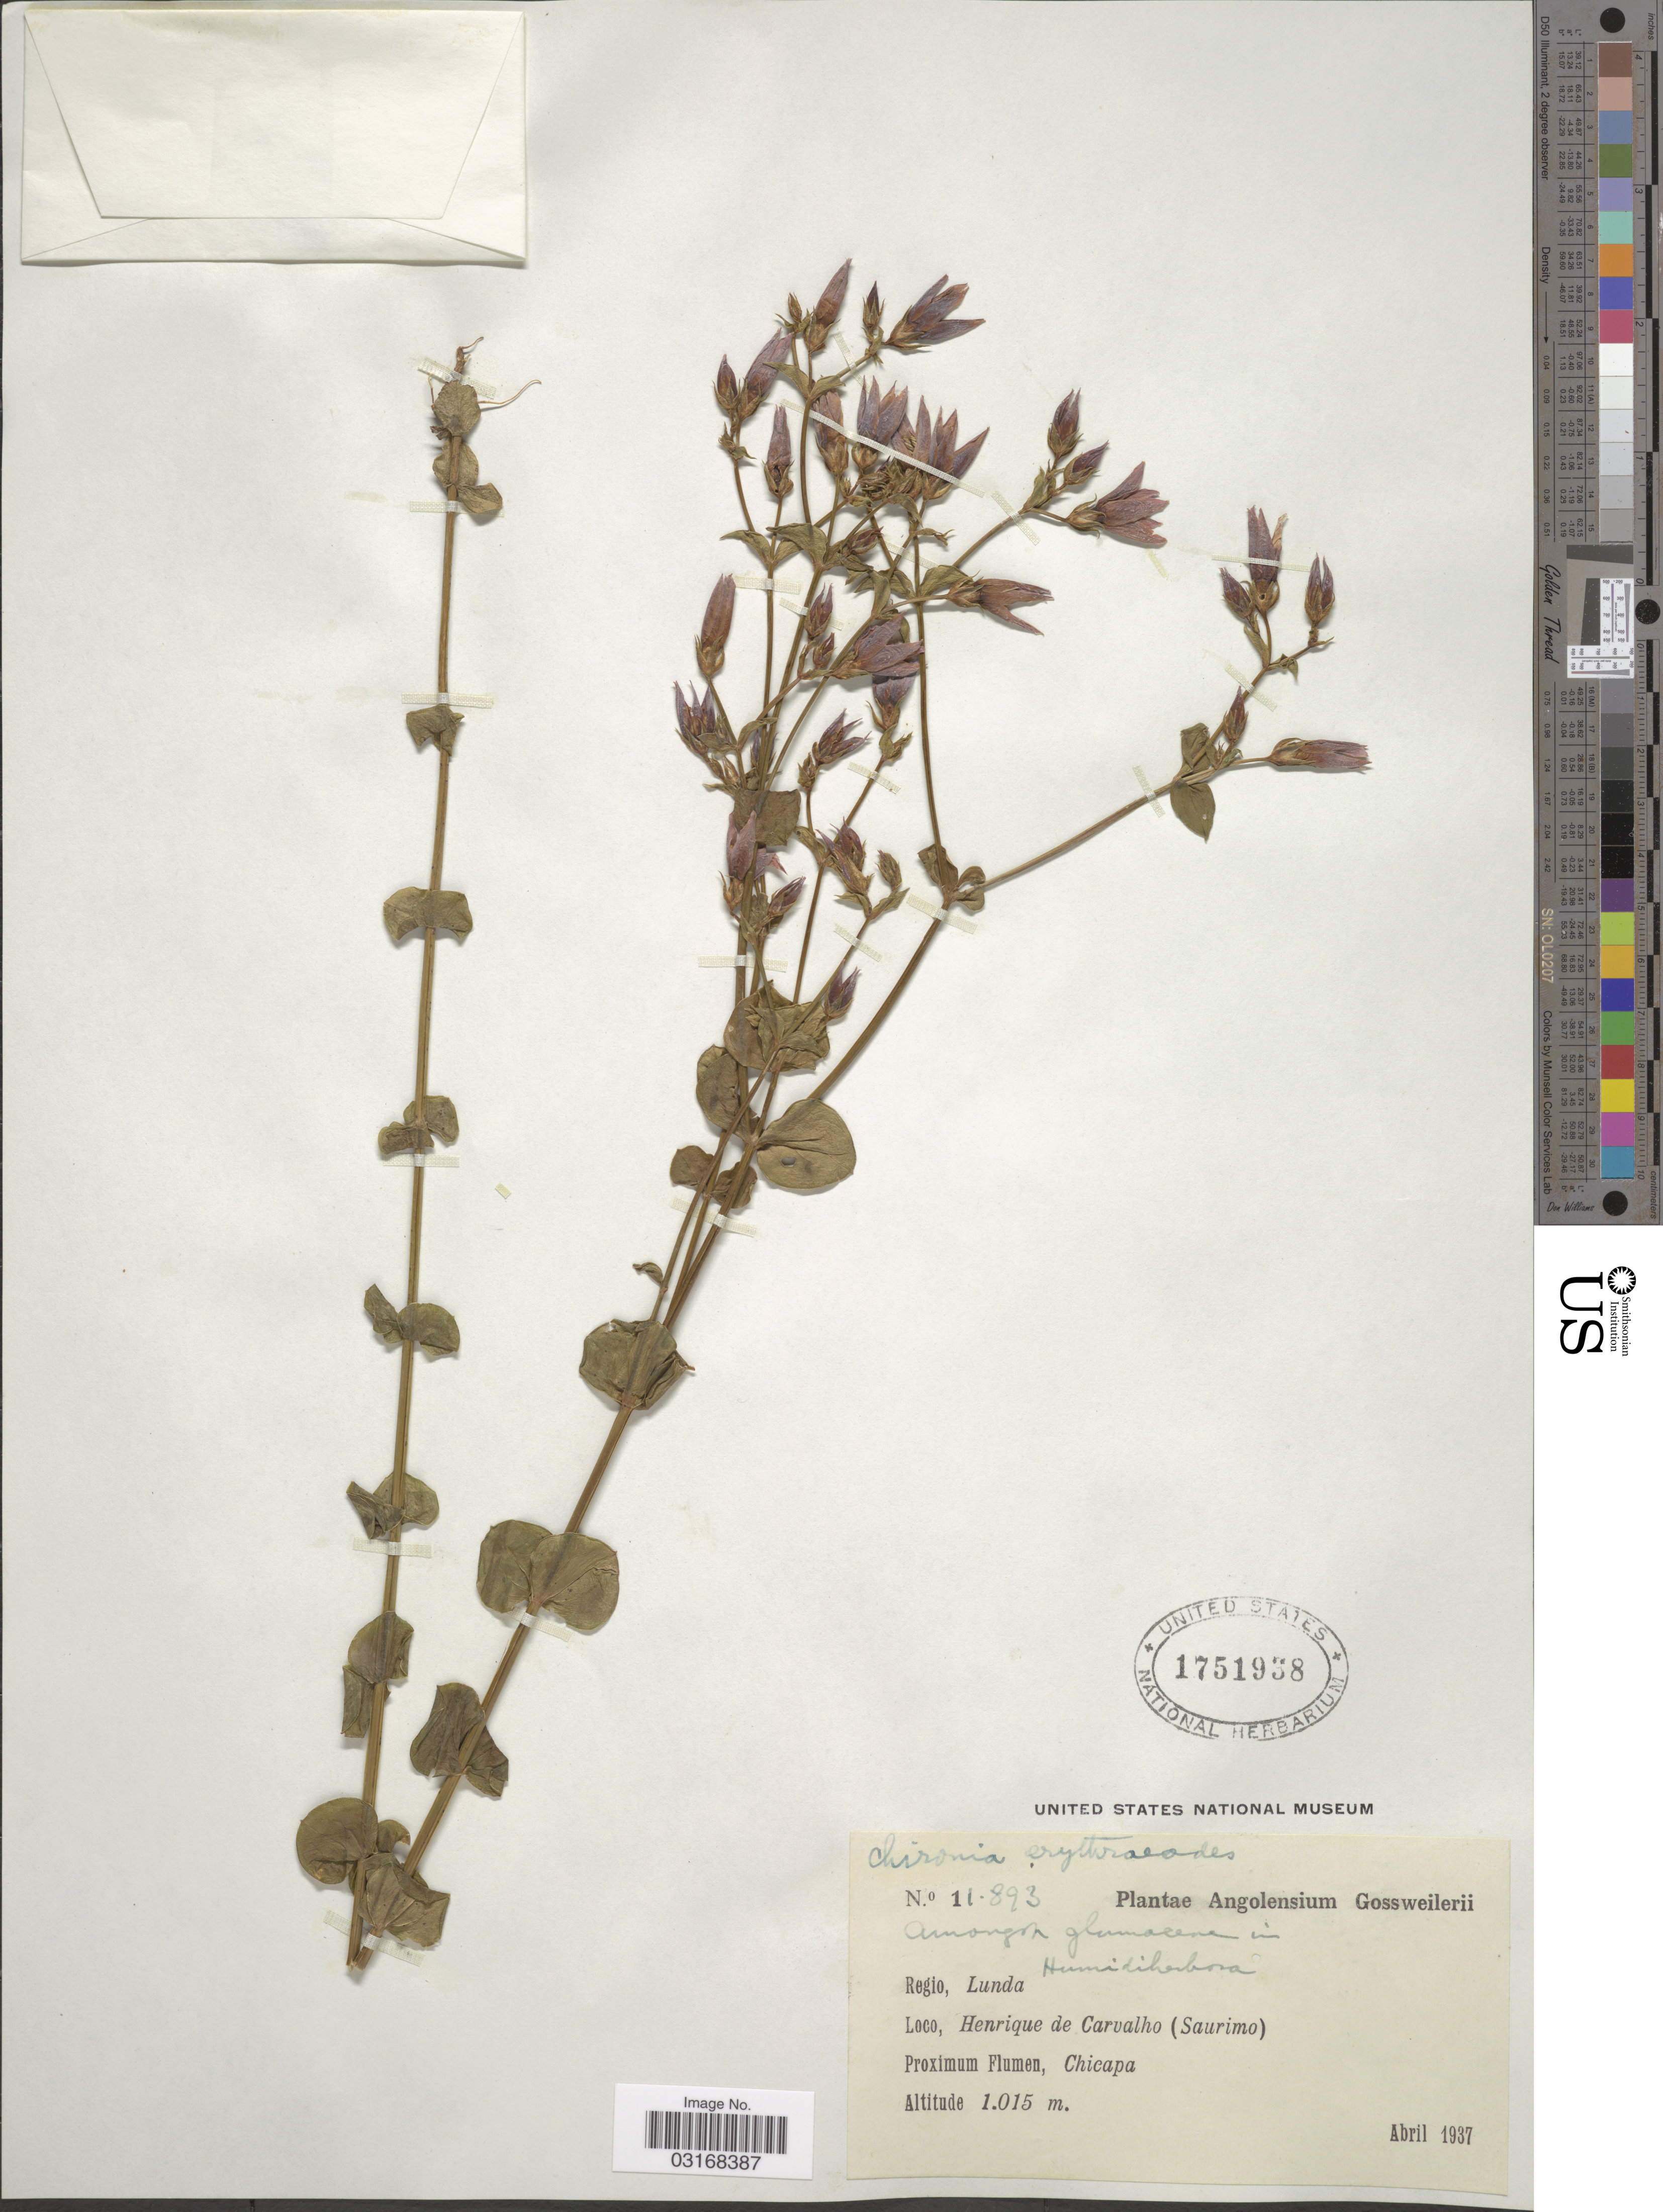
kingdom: Plantae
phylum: Tracheophyta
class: Magnoliopsida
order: Gentianales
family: Gentianaceae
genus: Chironia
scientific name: Chironia erythraeoides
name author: Hiern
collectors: -. Gossweiler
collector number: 11893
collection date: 1937-04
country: Angola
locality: Regio Lunda. Henrique de Carvalho (Saurimo). Chicapa.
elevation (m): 1015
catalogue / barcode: US 1751938